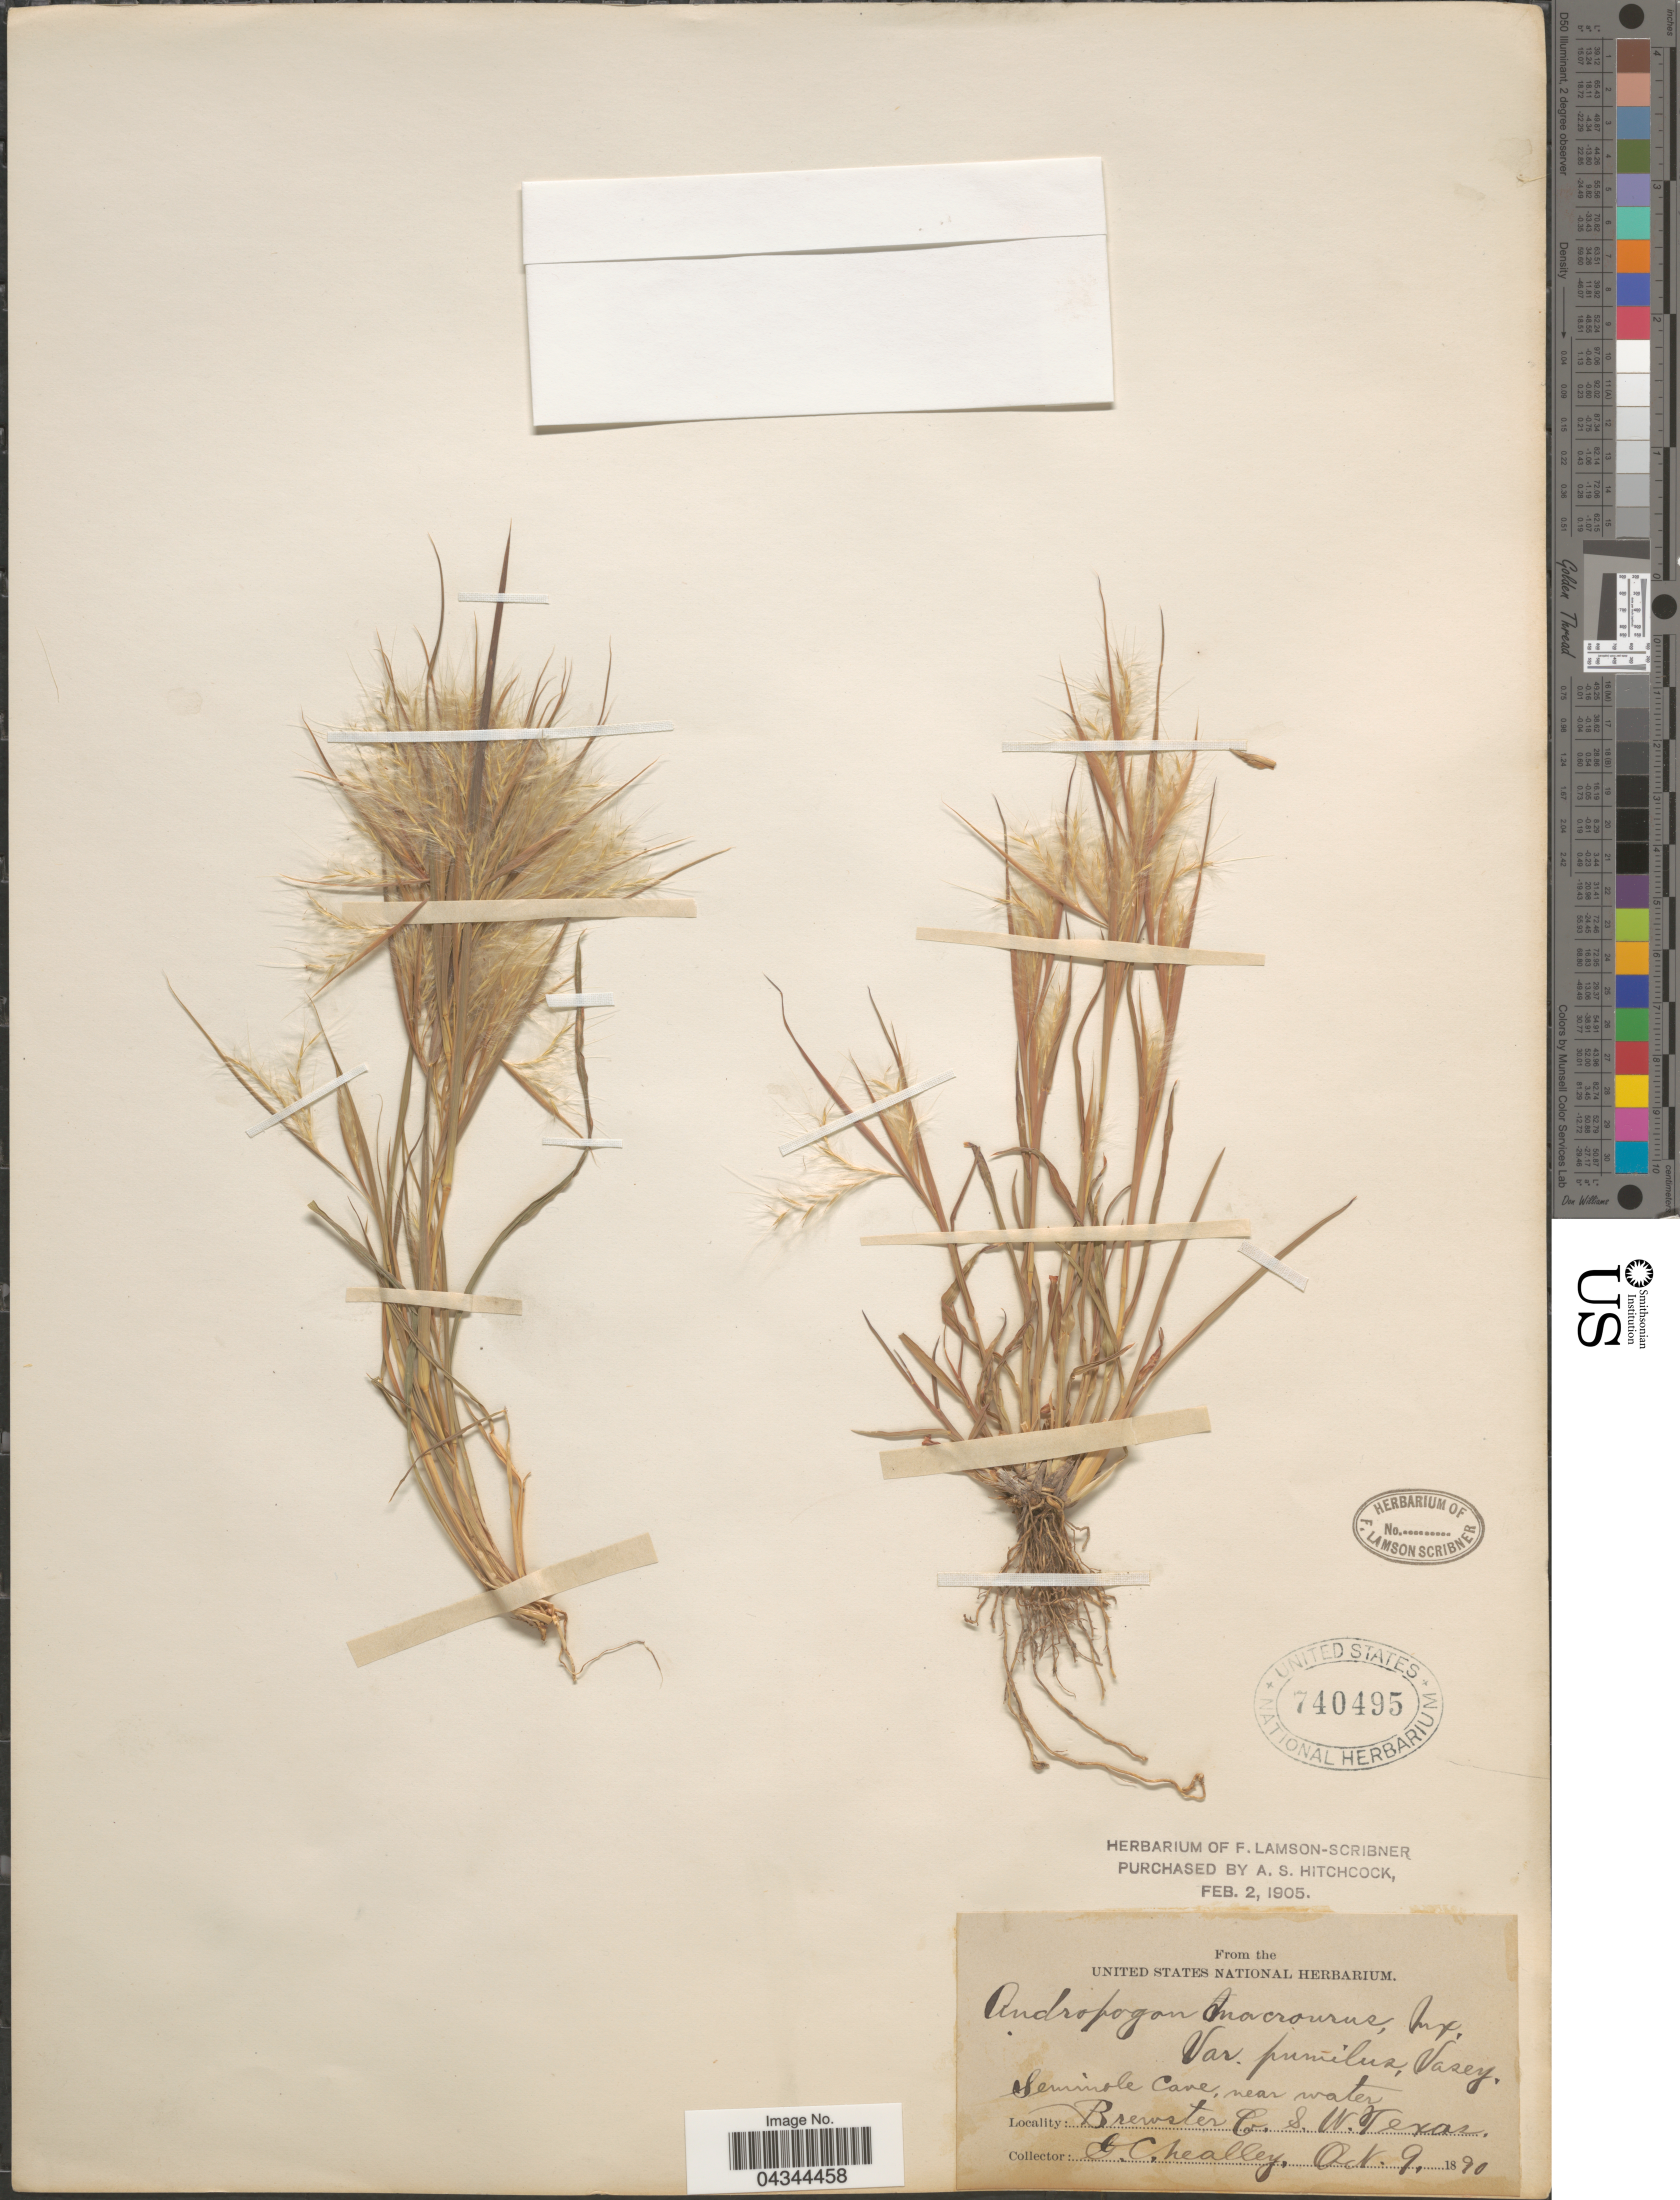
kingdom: Plantae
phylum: Tracheophyta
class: Liliopsida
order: Poales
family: Poaceae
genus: Andropogon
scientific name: Andropogon virginicus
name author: L.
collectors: G. C. Nealley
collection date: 1890-10-09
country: United States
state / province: Texas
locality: Seminole Cave, near water. Brewster Co. S.W.Texas.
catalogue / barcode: US 740495